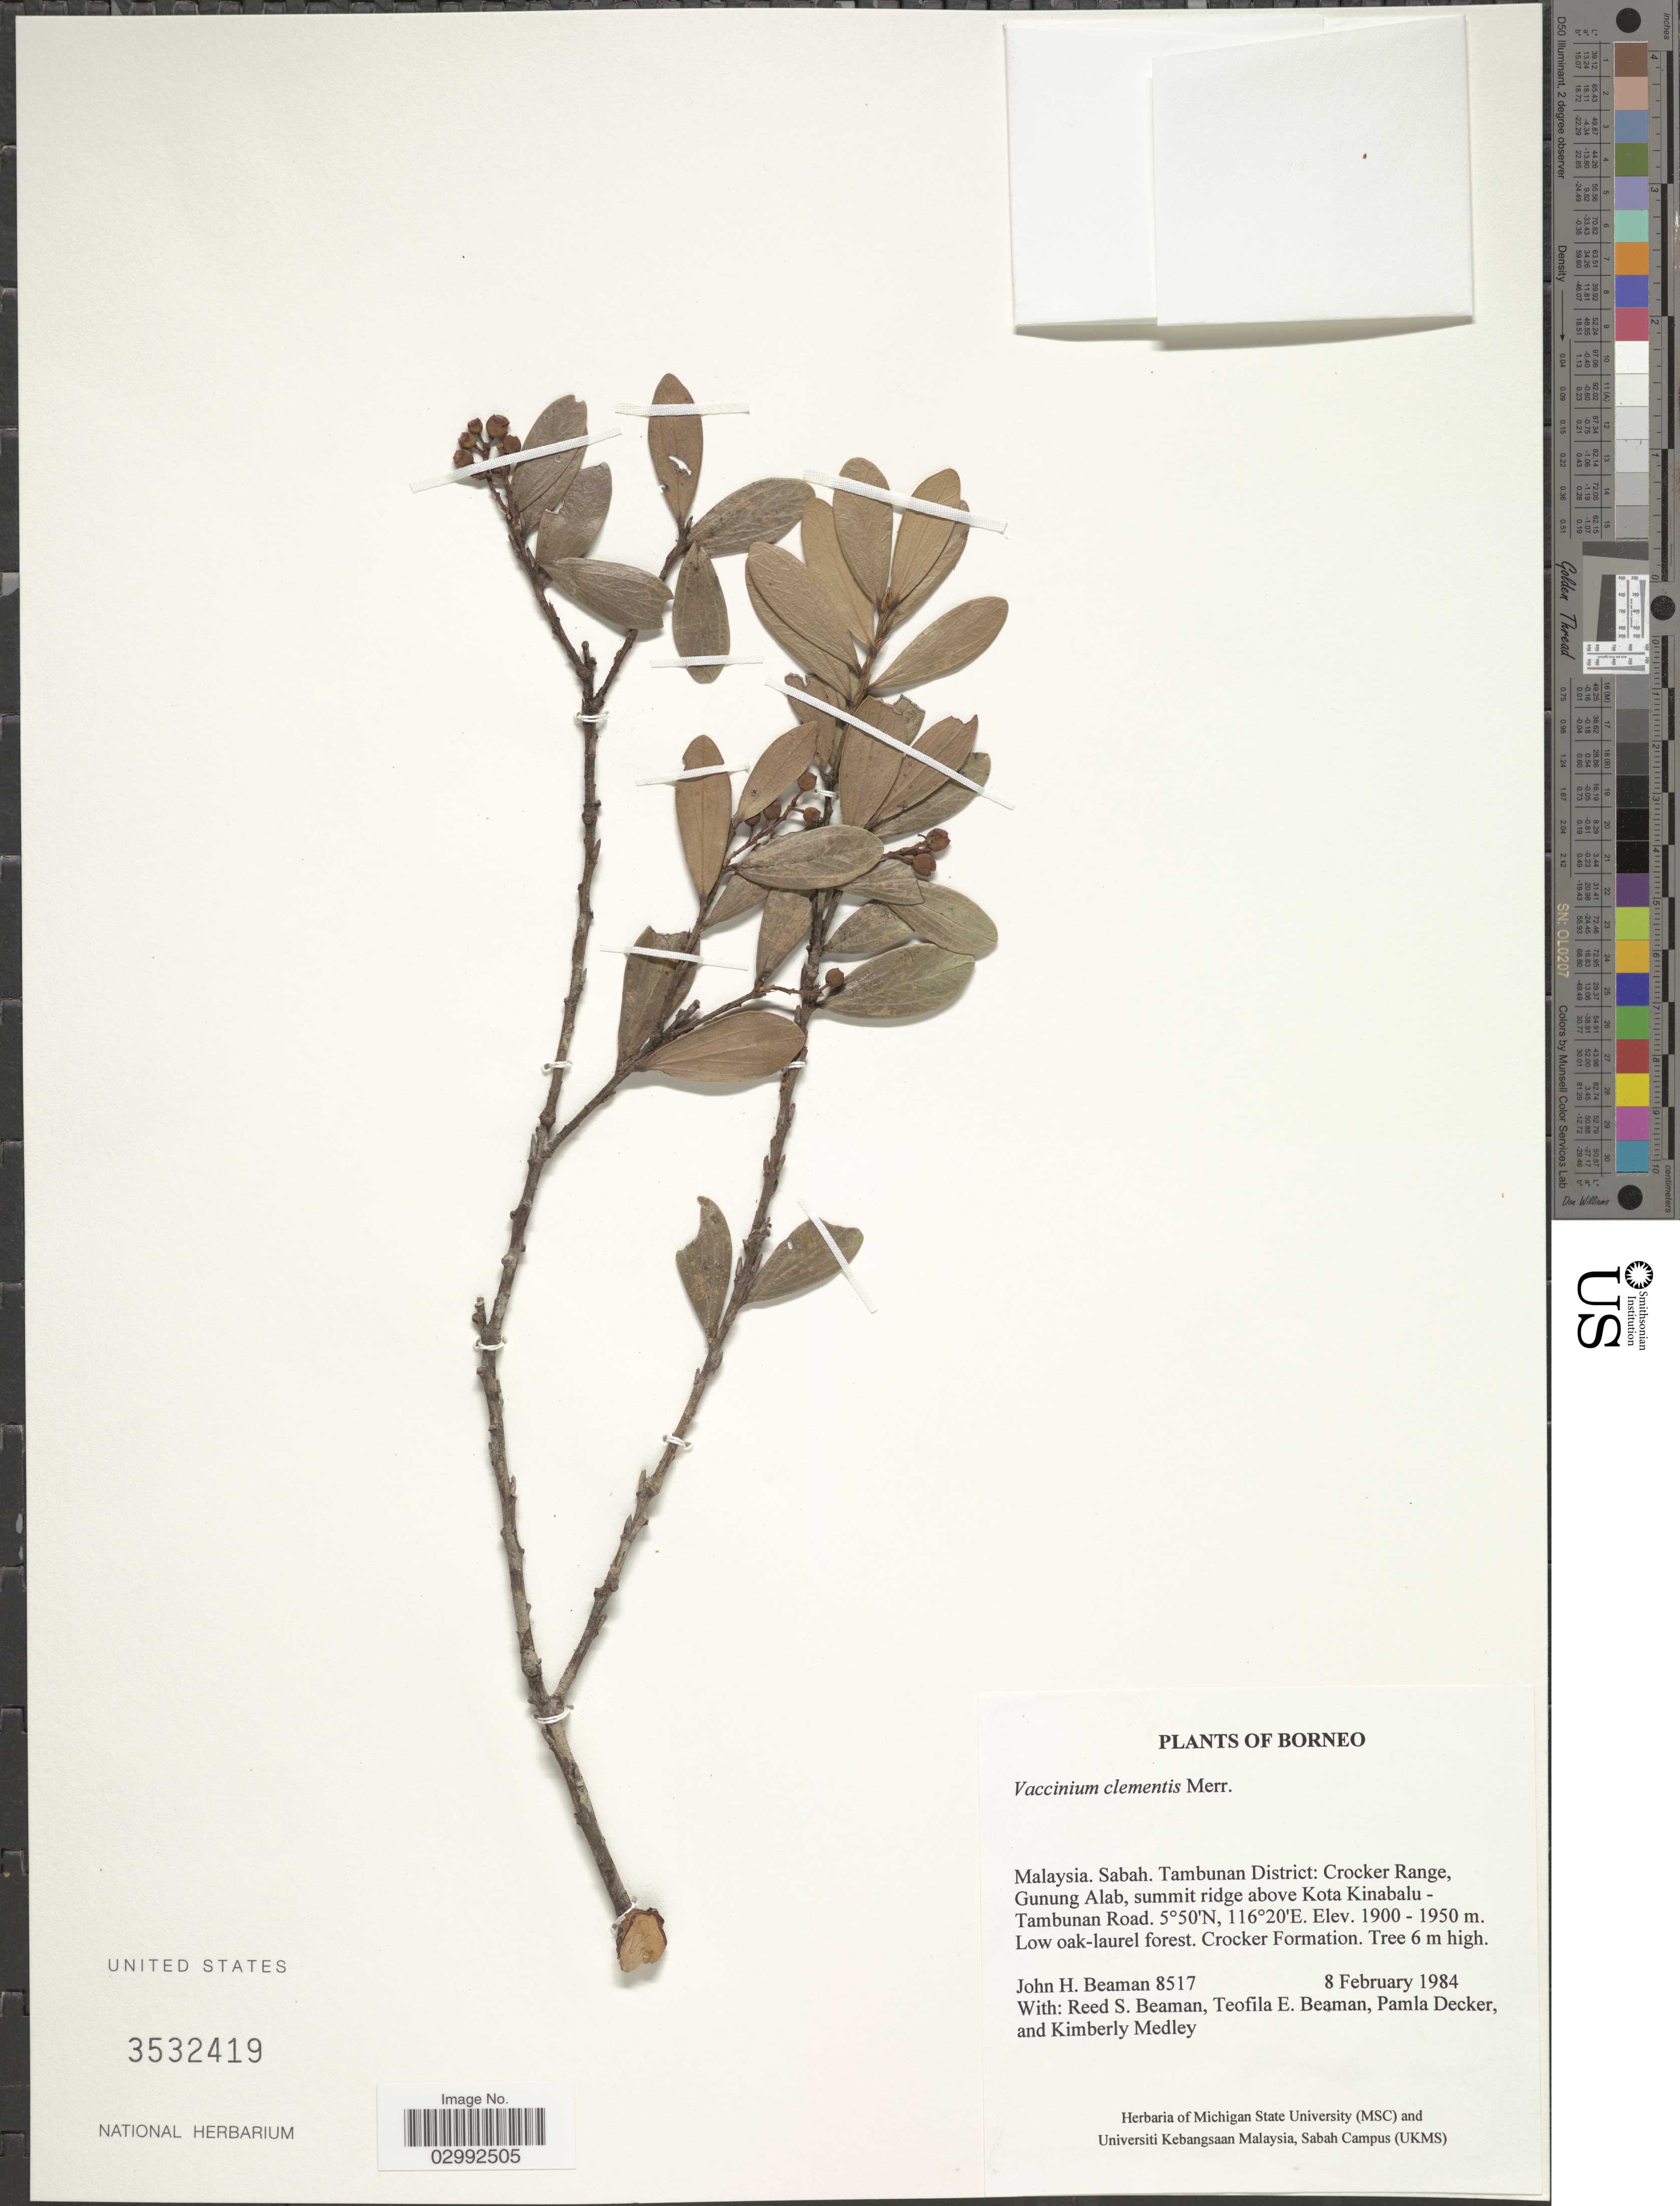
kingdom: Plantae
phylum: Tracheophyta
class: Magnoliopsida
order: Ericales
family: Ericaceae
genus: Vaccinium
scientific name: Vaccinium clementis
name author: Merr.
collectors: J. H. Beaman, R. S. Beaman, T. E. Beaman, P. Decker & K. Medley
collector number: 8517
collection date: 1984-02-08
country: Malaysia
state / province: Sabah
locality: Tambunan District: Crocker Range, Gunung Alab, summit ridge above Kota Kinabalu-Tambunan Road.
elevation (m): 1900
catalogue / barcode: US 3532419